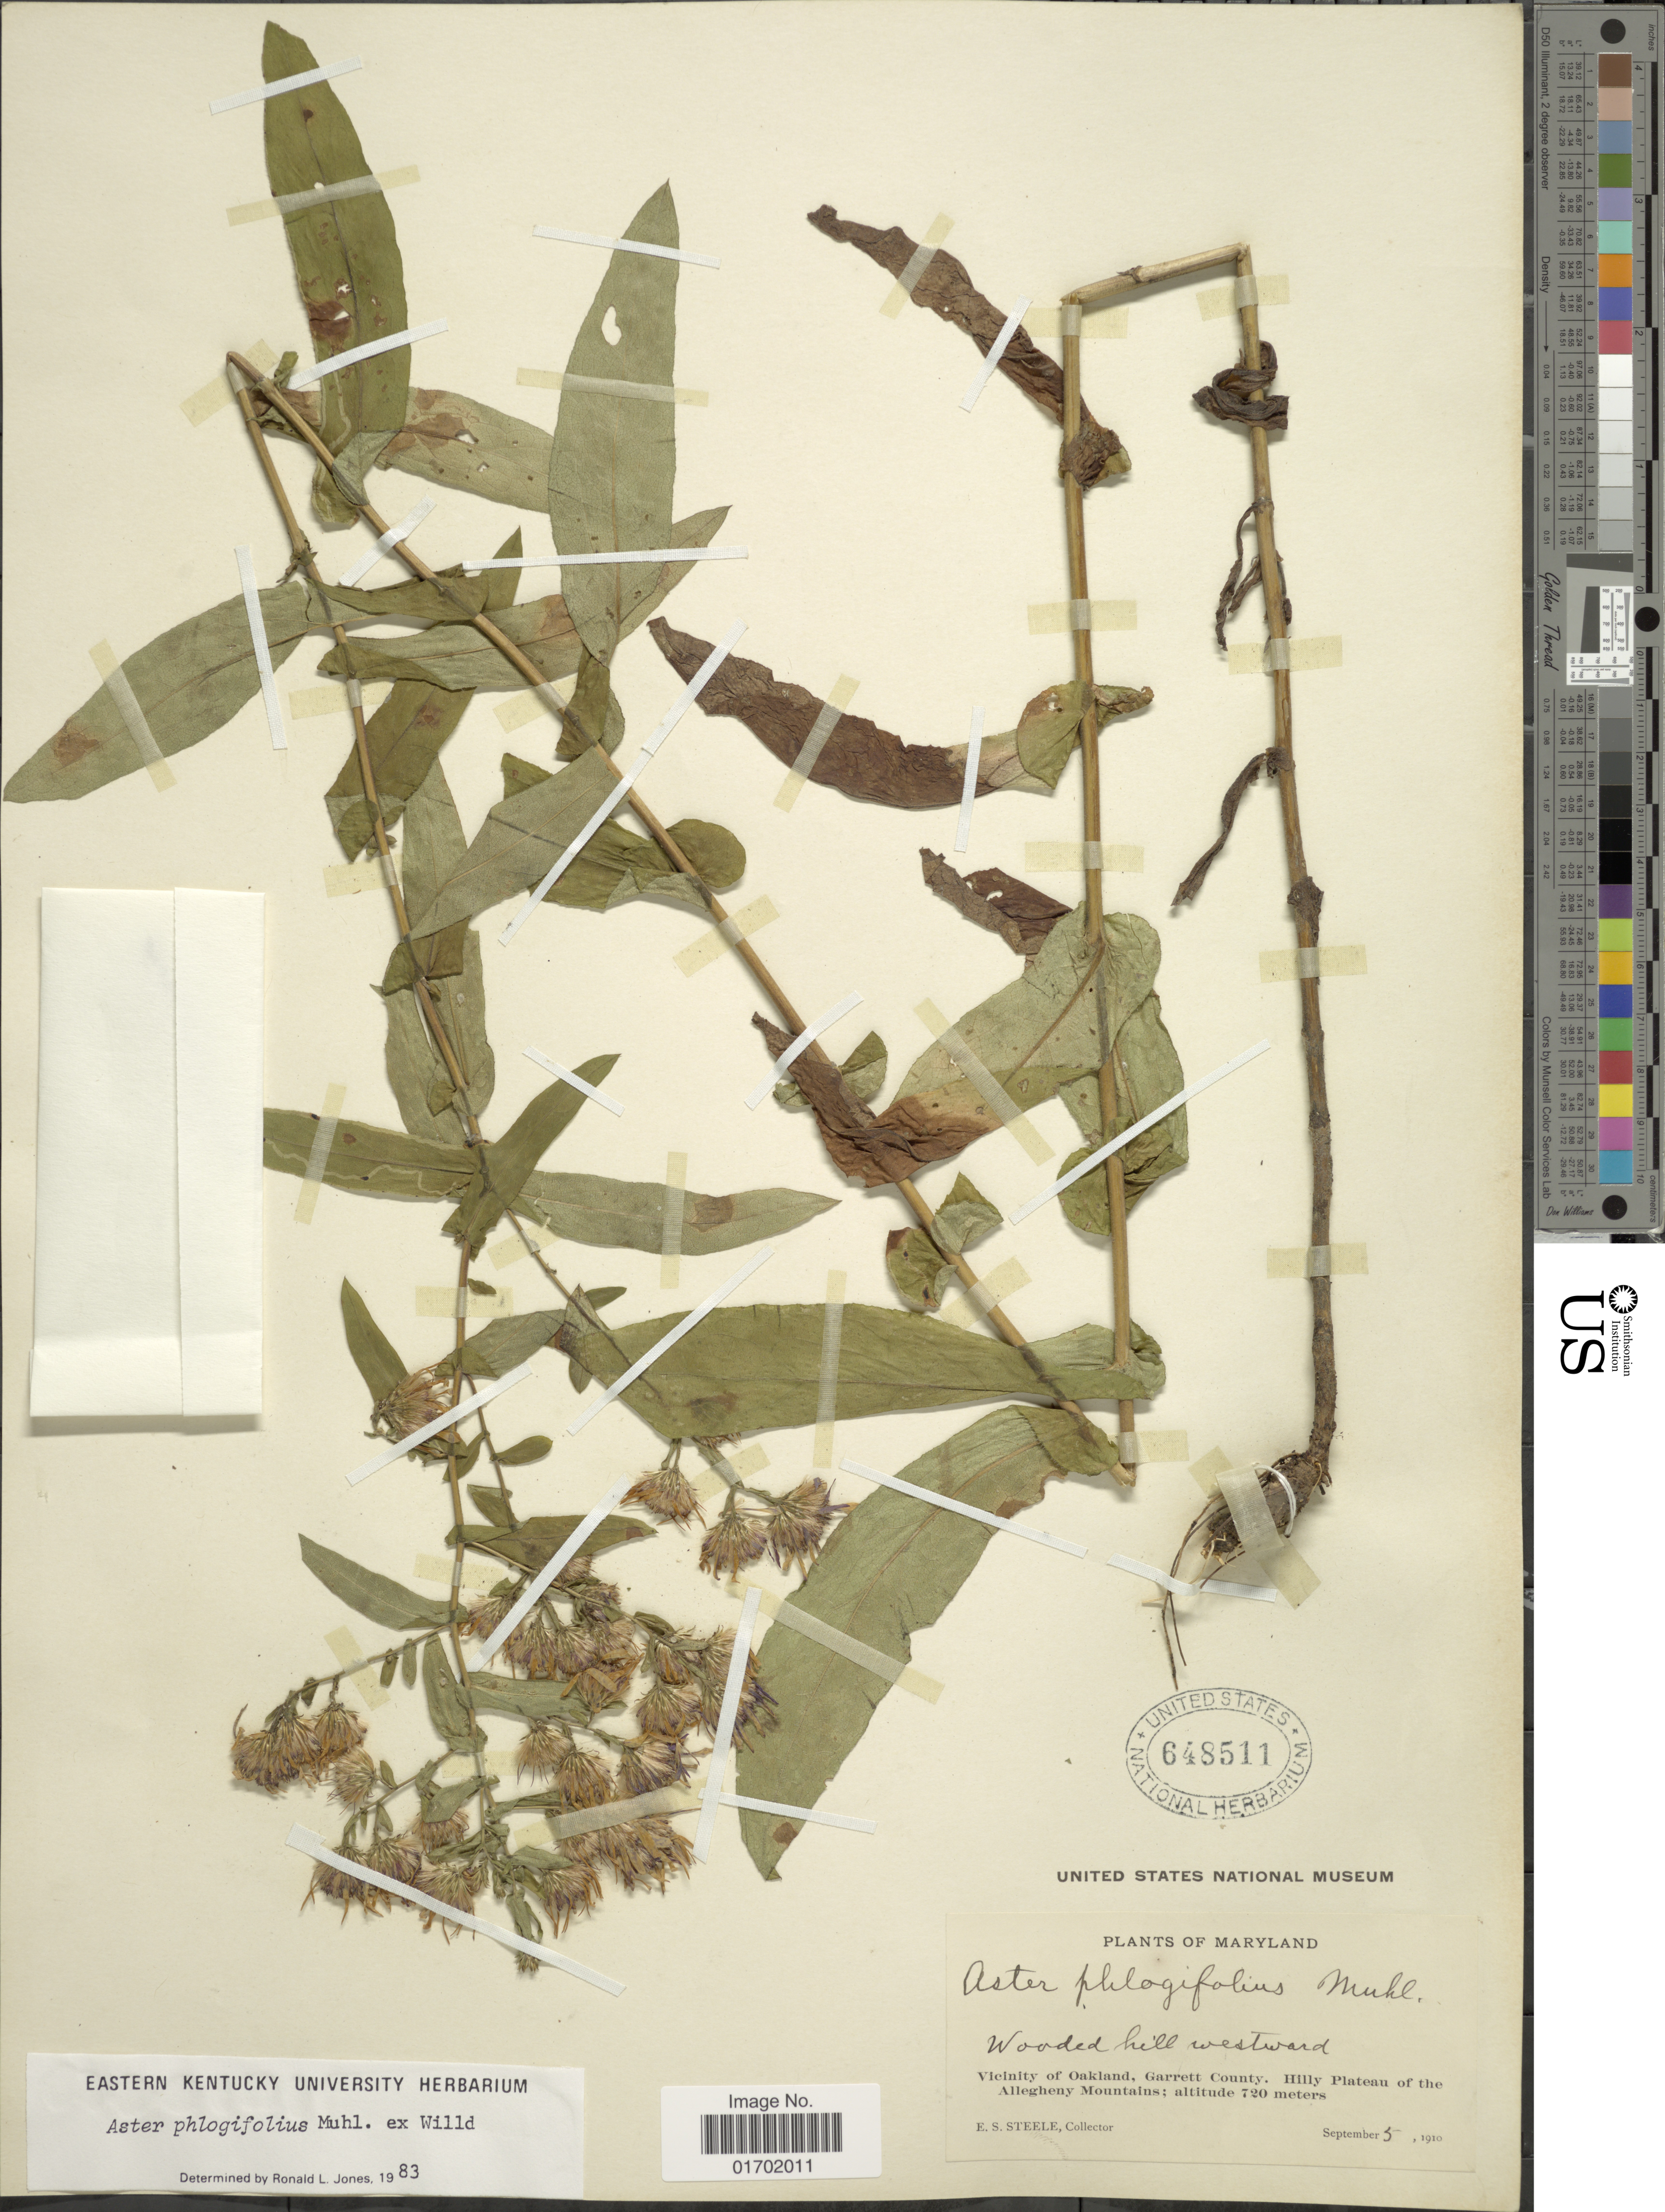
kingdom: Plantae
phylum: Tracheophyta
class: Magnoliopsida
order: Asterales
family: Asteraceae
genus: Symphyotrichum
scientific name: Symphyotrichum phlogifolium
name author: (Muhl. ex Willd.) G.L. Nesom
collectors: E. Steele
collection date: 1910-09-05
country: United States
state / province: Maryland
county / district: Garrett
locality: Vicinity of Oakland, Garrett County, Hilly Plateau of the Allegheny Mountains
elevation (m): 720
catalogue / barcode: US 648511